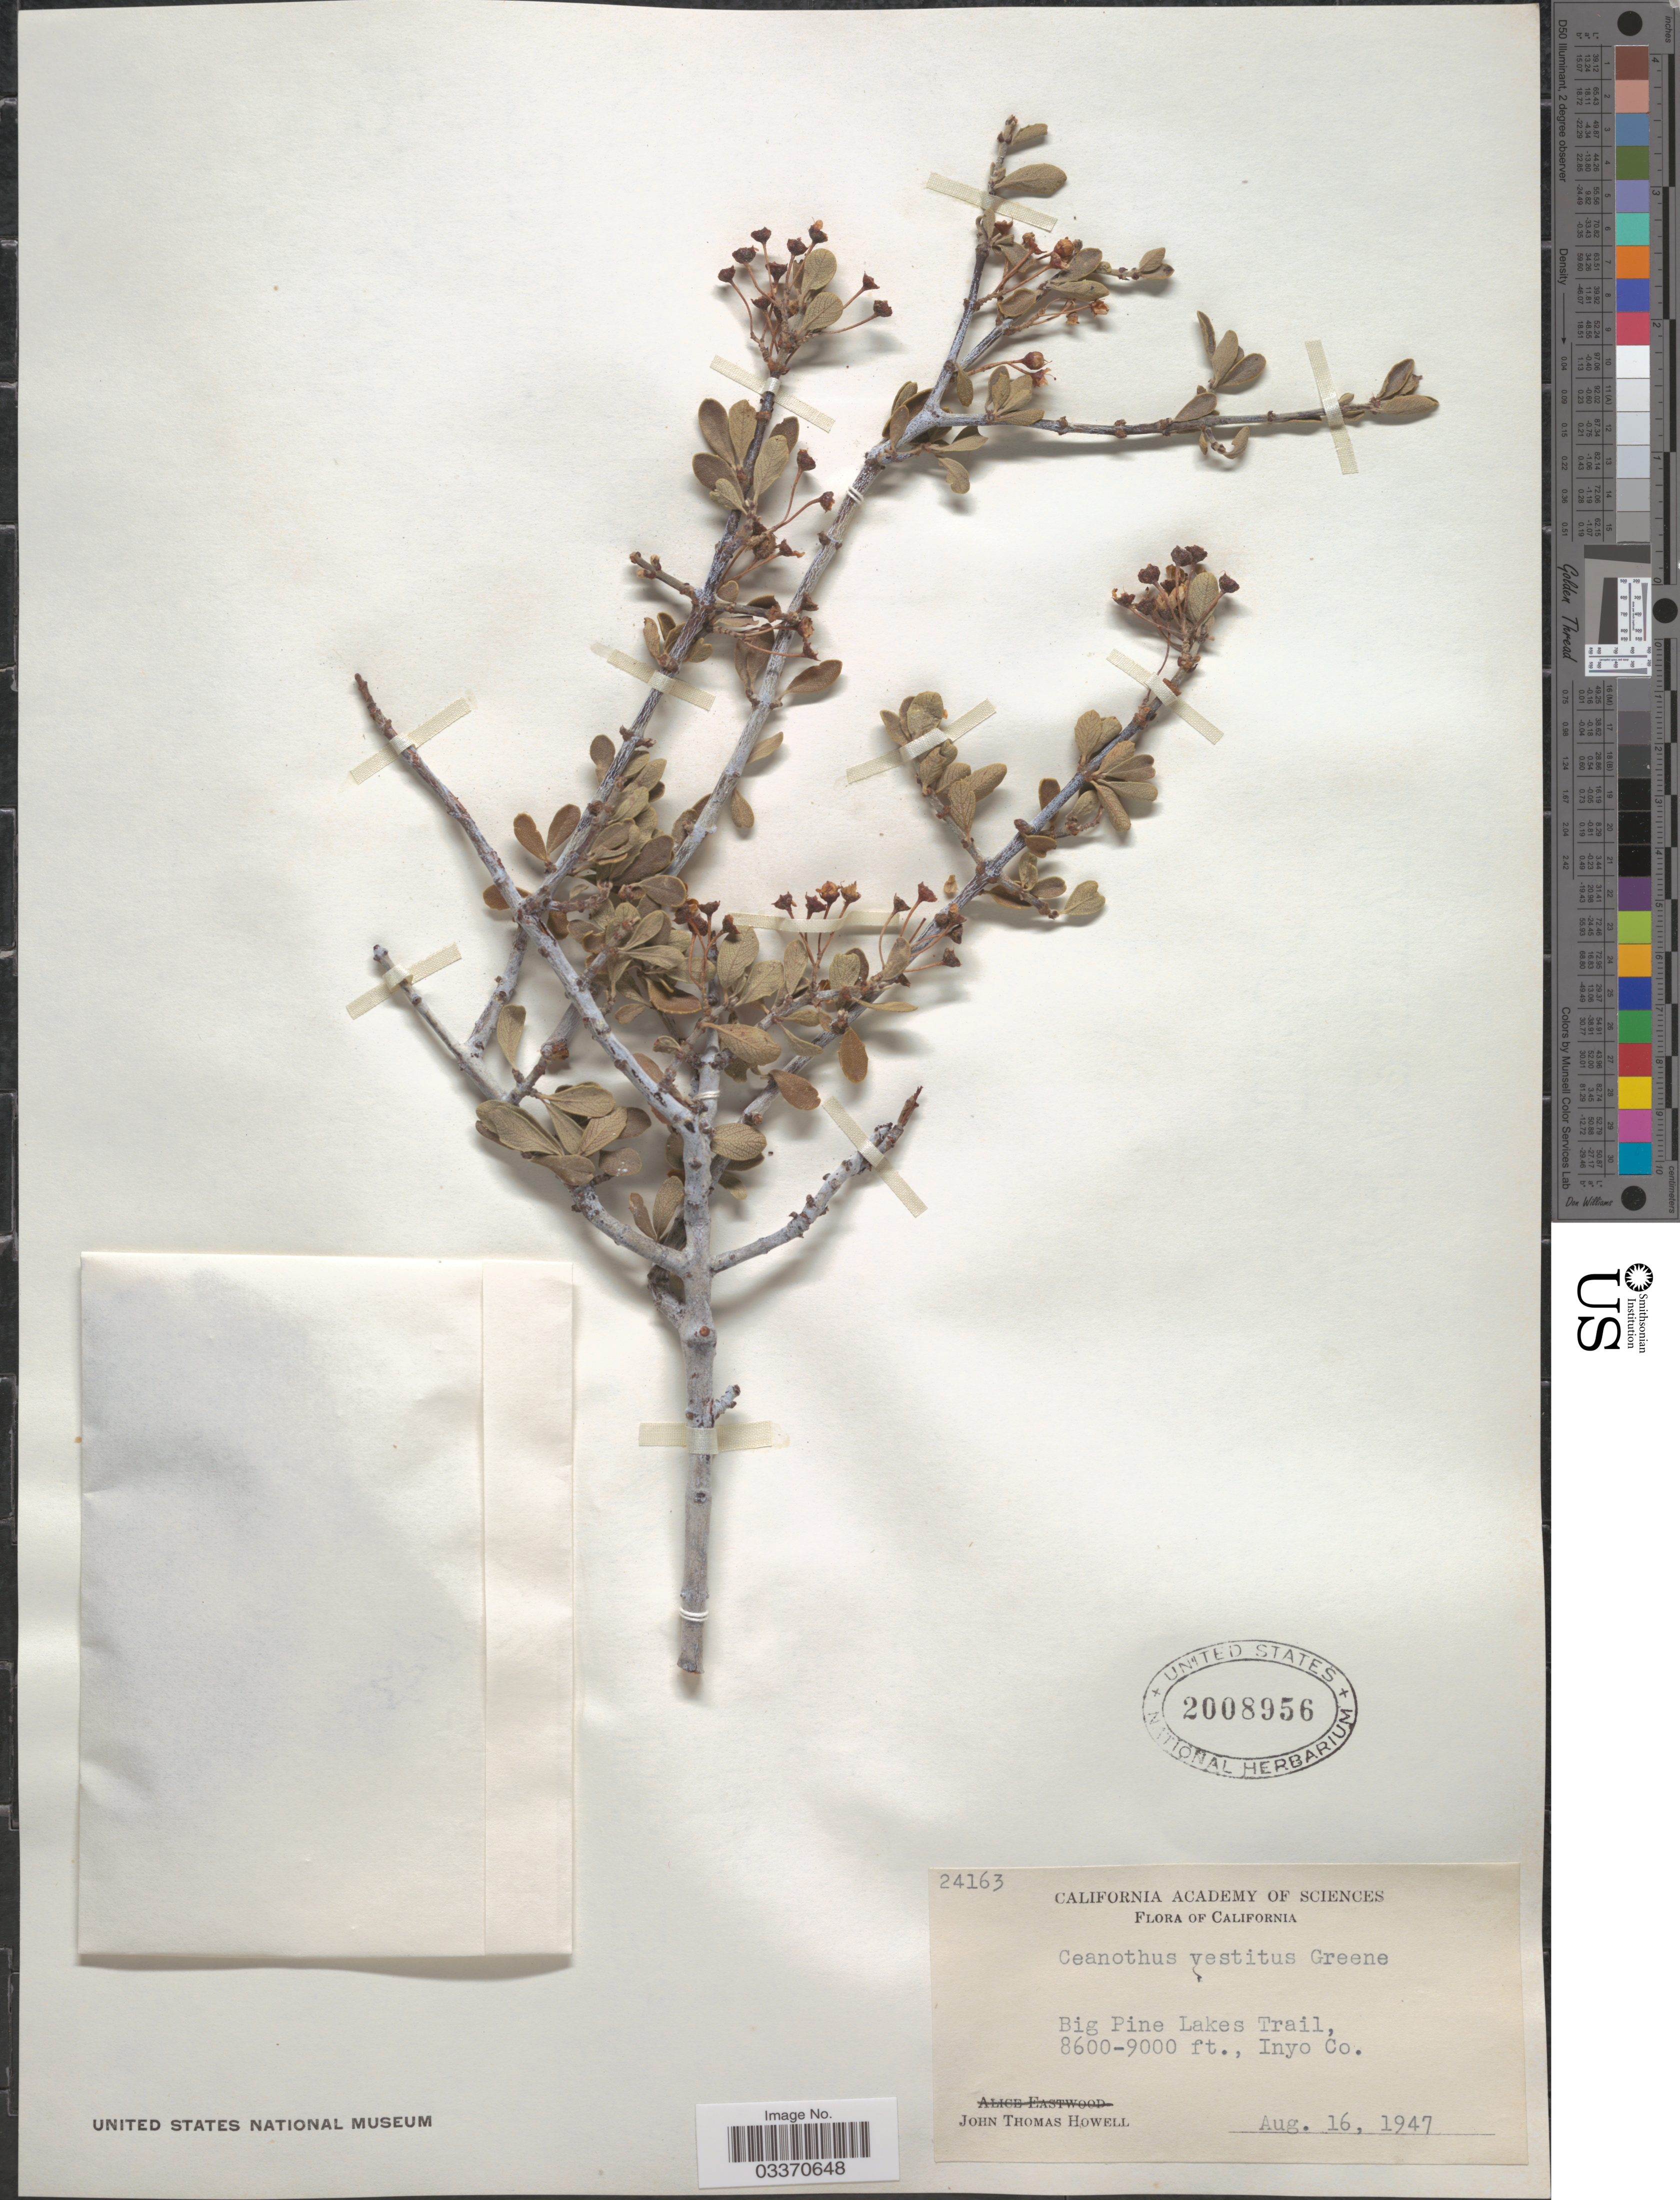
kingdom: Plantae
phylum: Tracheophyta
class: Magnoliopsida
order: Rosales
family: Rhamnaceae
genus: Ceanothus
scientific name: Ceanothus vestitus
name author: Greene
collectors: J. T. Howell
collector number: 24163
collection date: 1947-08-16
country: United States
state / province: California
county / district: Inyo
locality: Big Pine Lakes Trail, Inyo Co.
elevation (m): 2621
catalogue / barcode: US 2008956